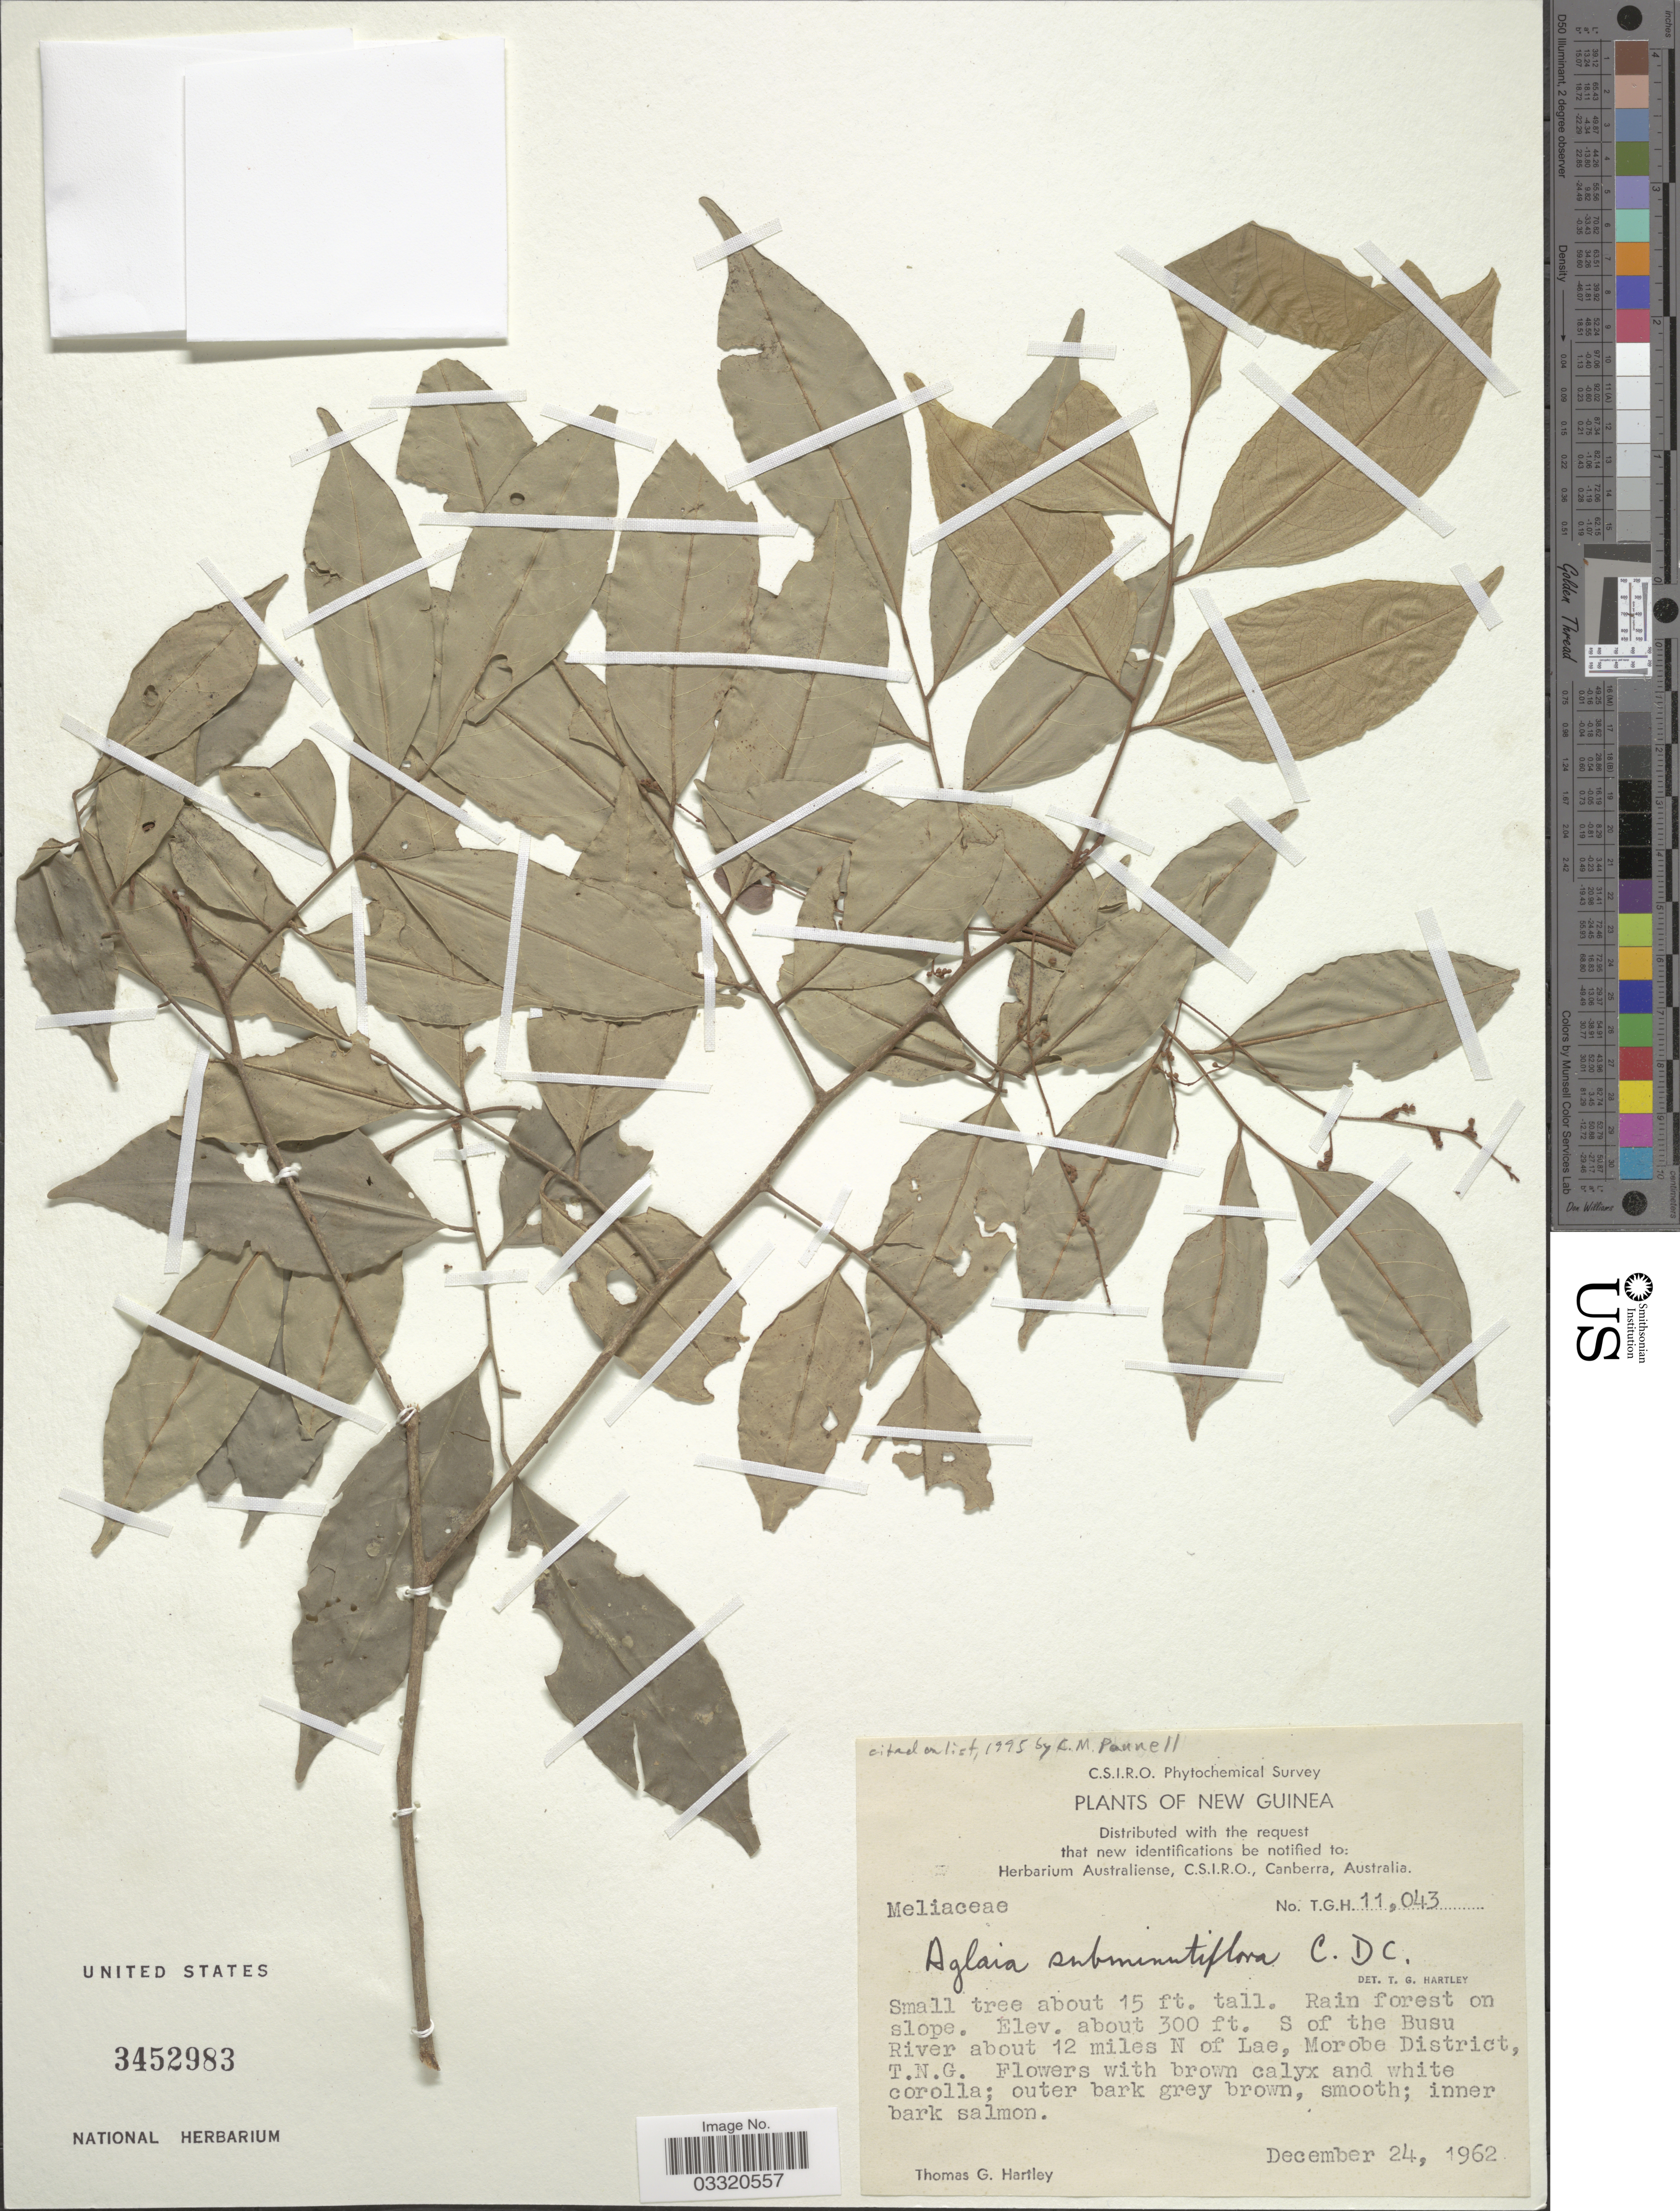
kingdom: Plantae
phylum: Tracheophyta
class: Magnoliopsida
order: Sapindales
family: Meliaceae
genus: Aglaia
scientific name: Aglaia subminutiflora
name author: C. DC.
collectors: T. G. Hartley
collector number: TGH 11043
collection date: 1962-12-24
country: Papua New Guinea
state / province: Morobe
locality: New Guinea. S of the Busu River about 12 miles N of Lae, Morobe District, T.N.G.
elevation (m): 91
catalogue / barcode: US 3452983